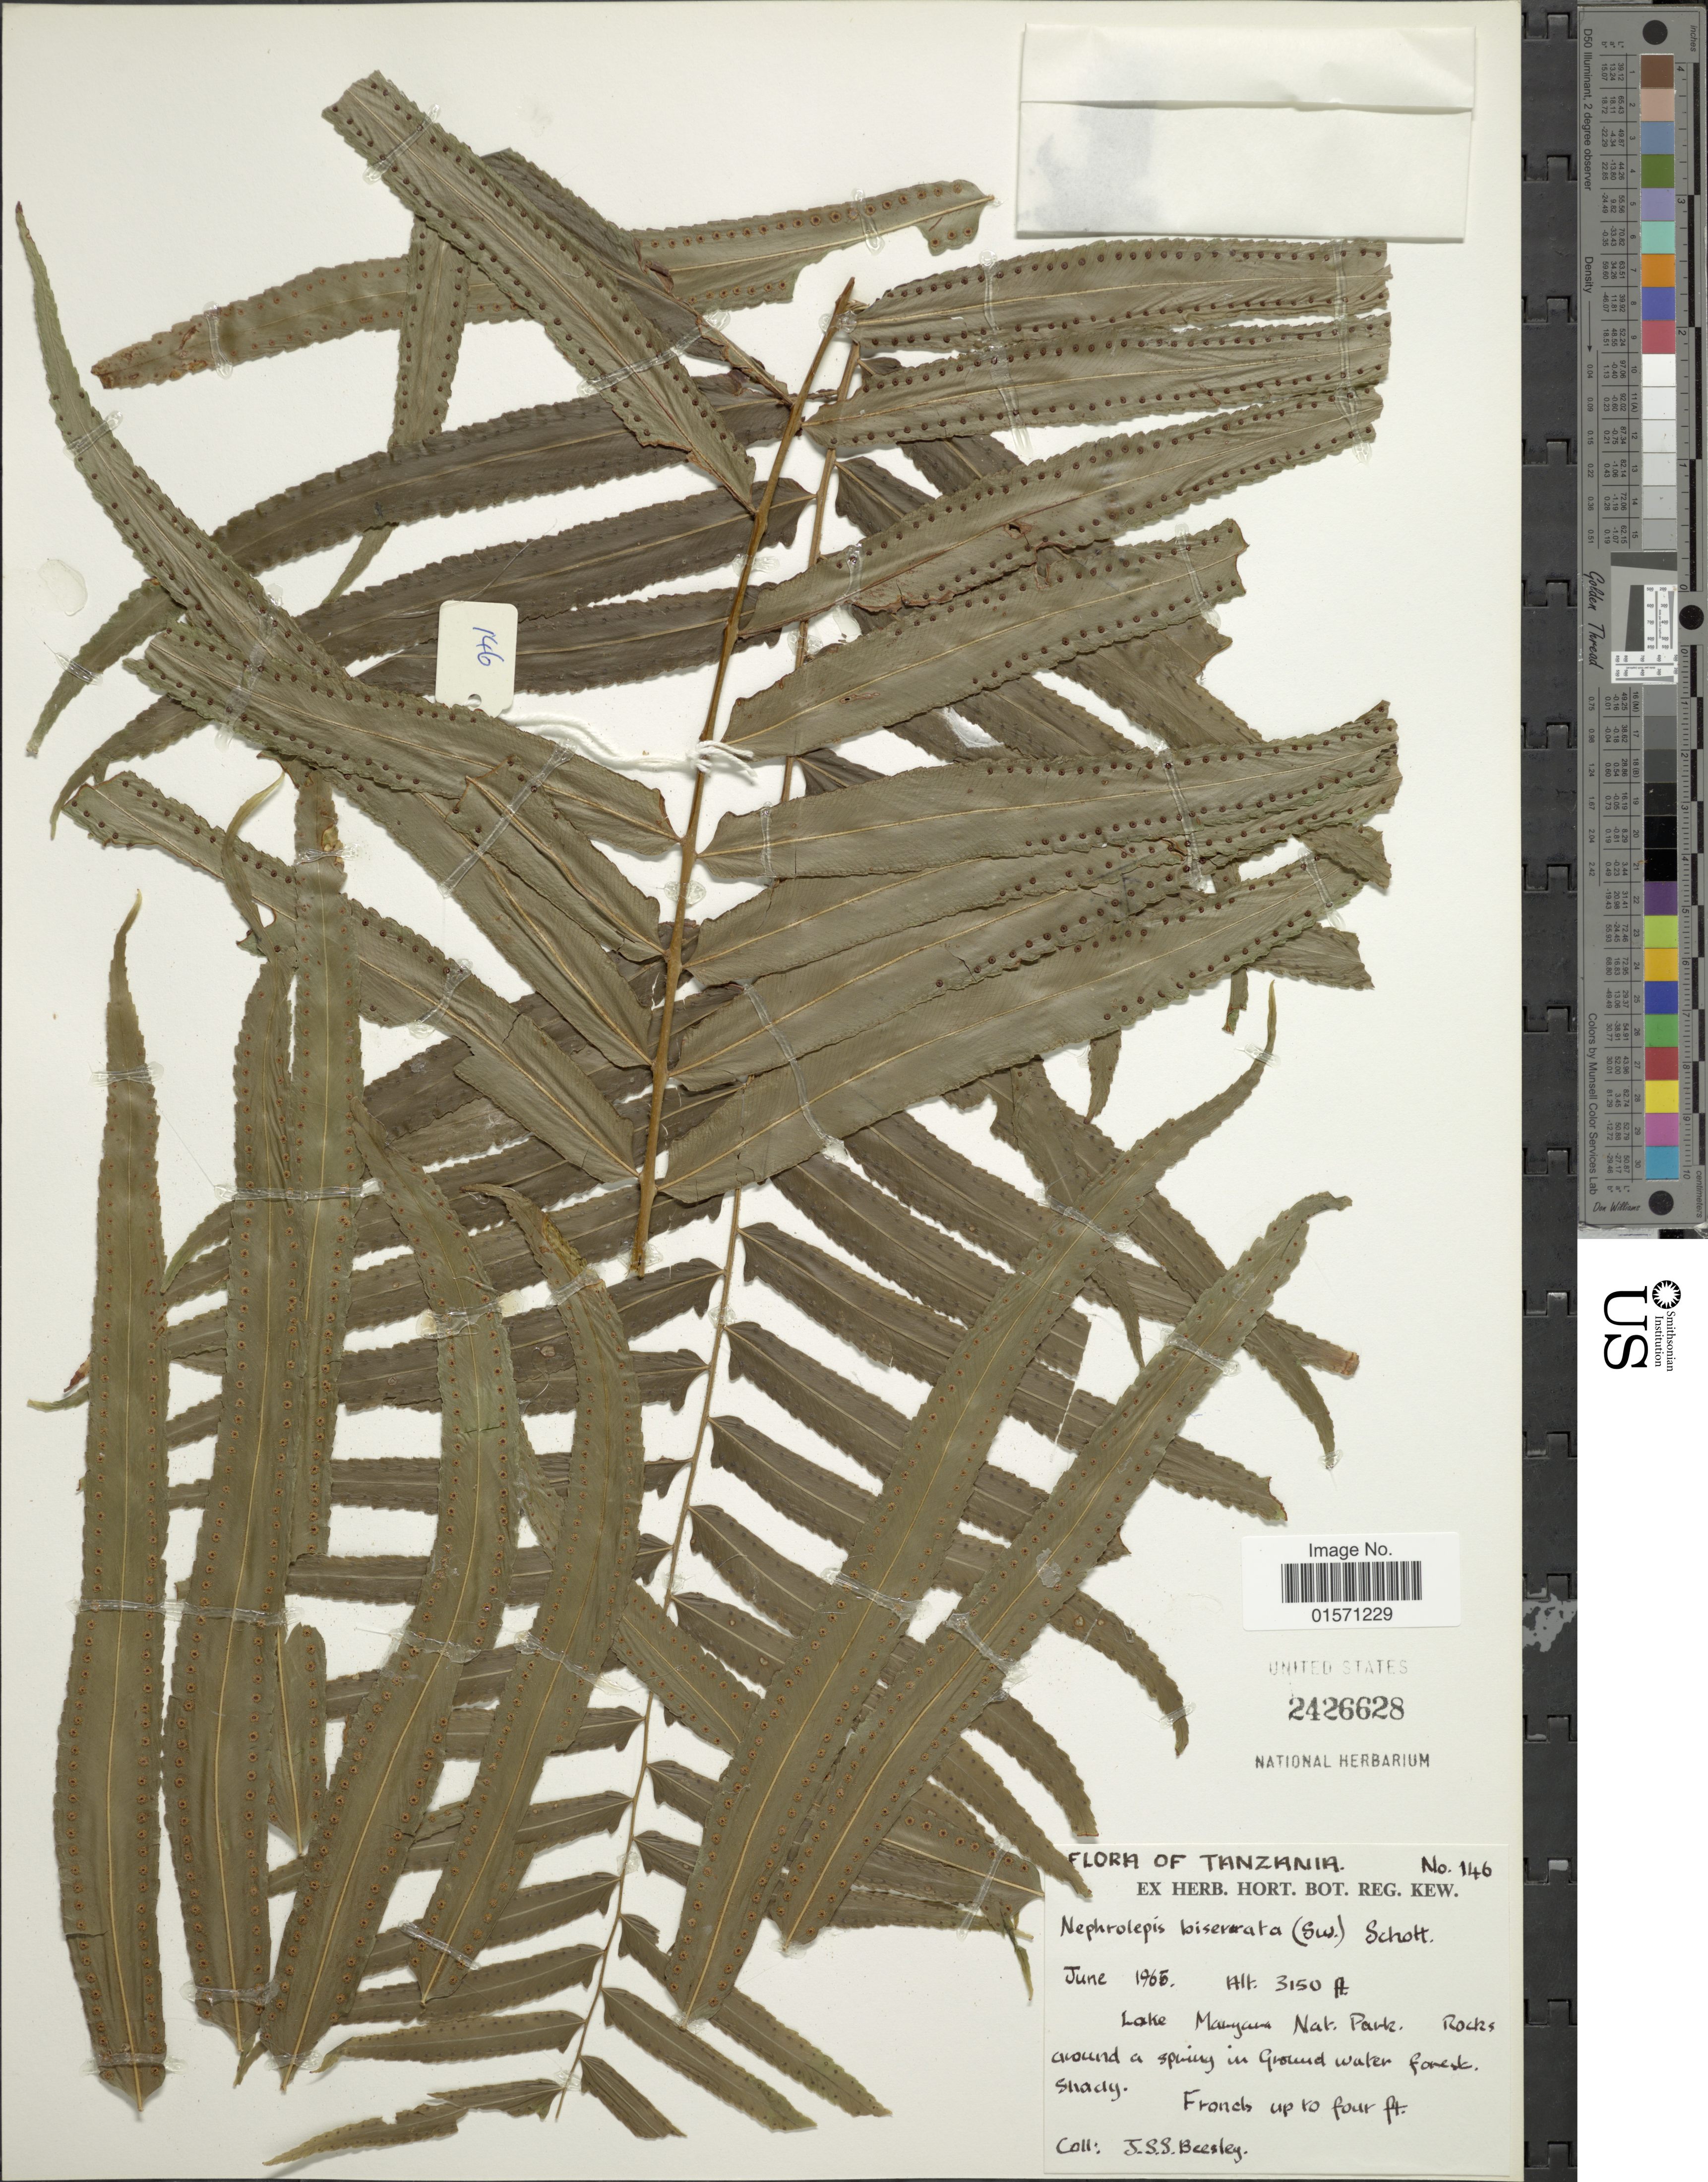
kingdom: Plantae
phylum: Tracheophyta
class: Polypodiopsida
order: Polypodiales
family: Nephrolepidaceae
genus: Nephrolepis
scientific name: Nephrolepis biserrata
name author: (Sw.) Schott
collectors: J. Beesley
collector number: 146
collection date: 1965-06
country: Tanzania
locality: Lake Manyara Nat. Park.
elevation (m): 3150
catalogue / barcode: US 2426628